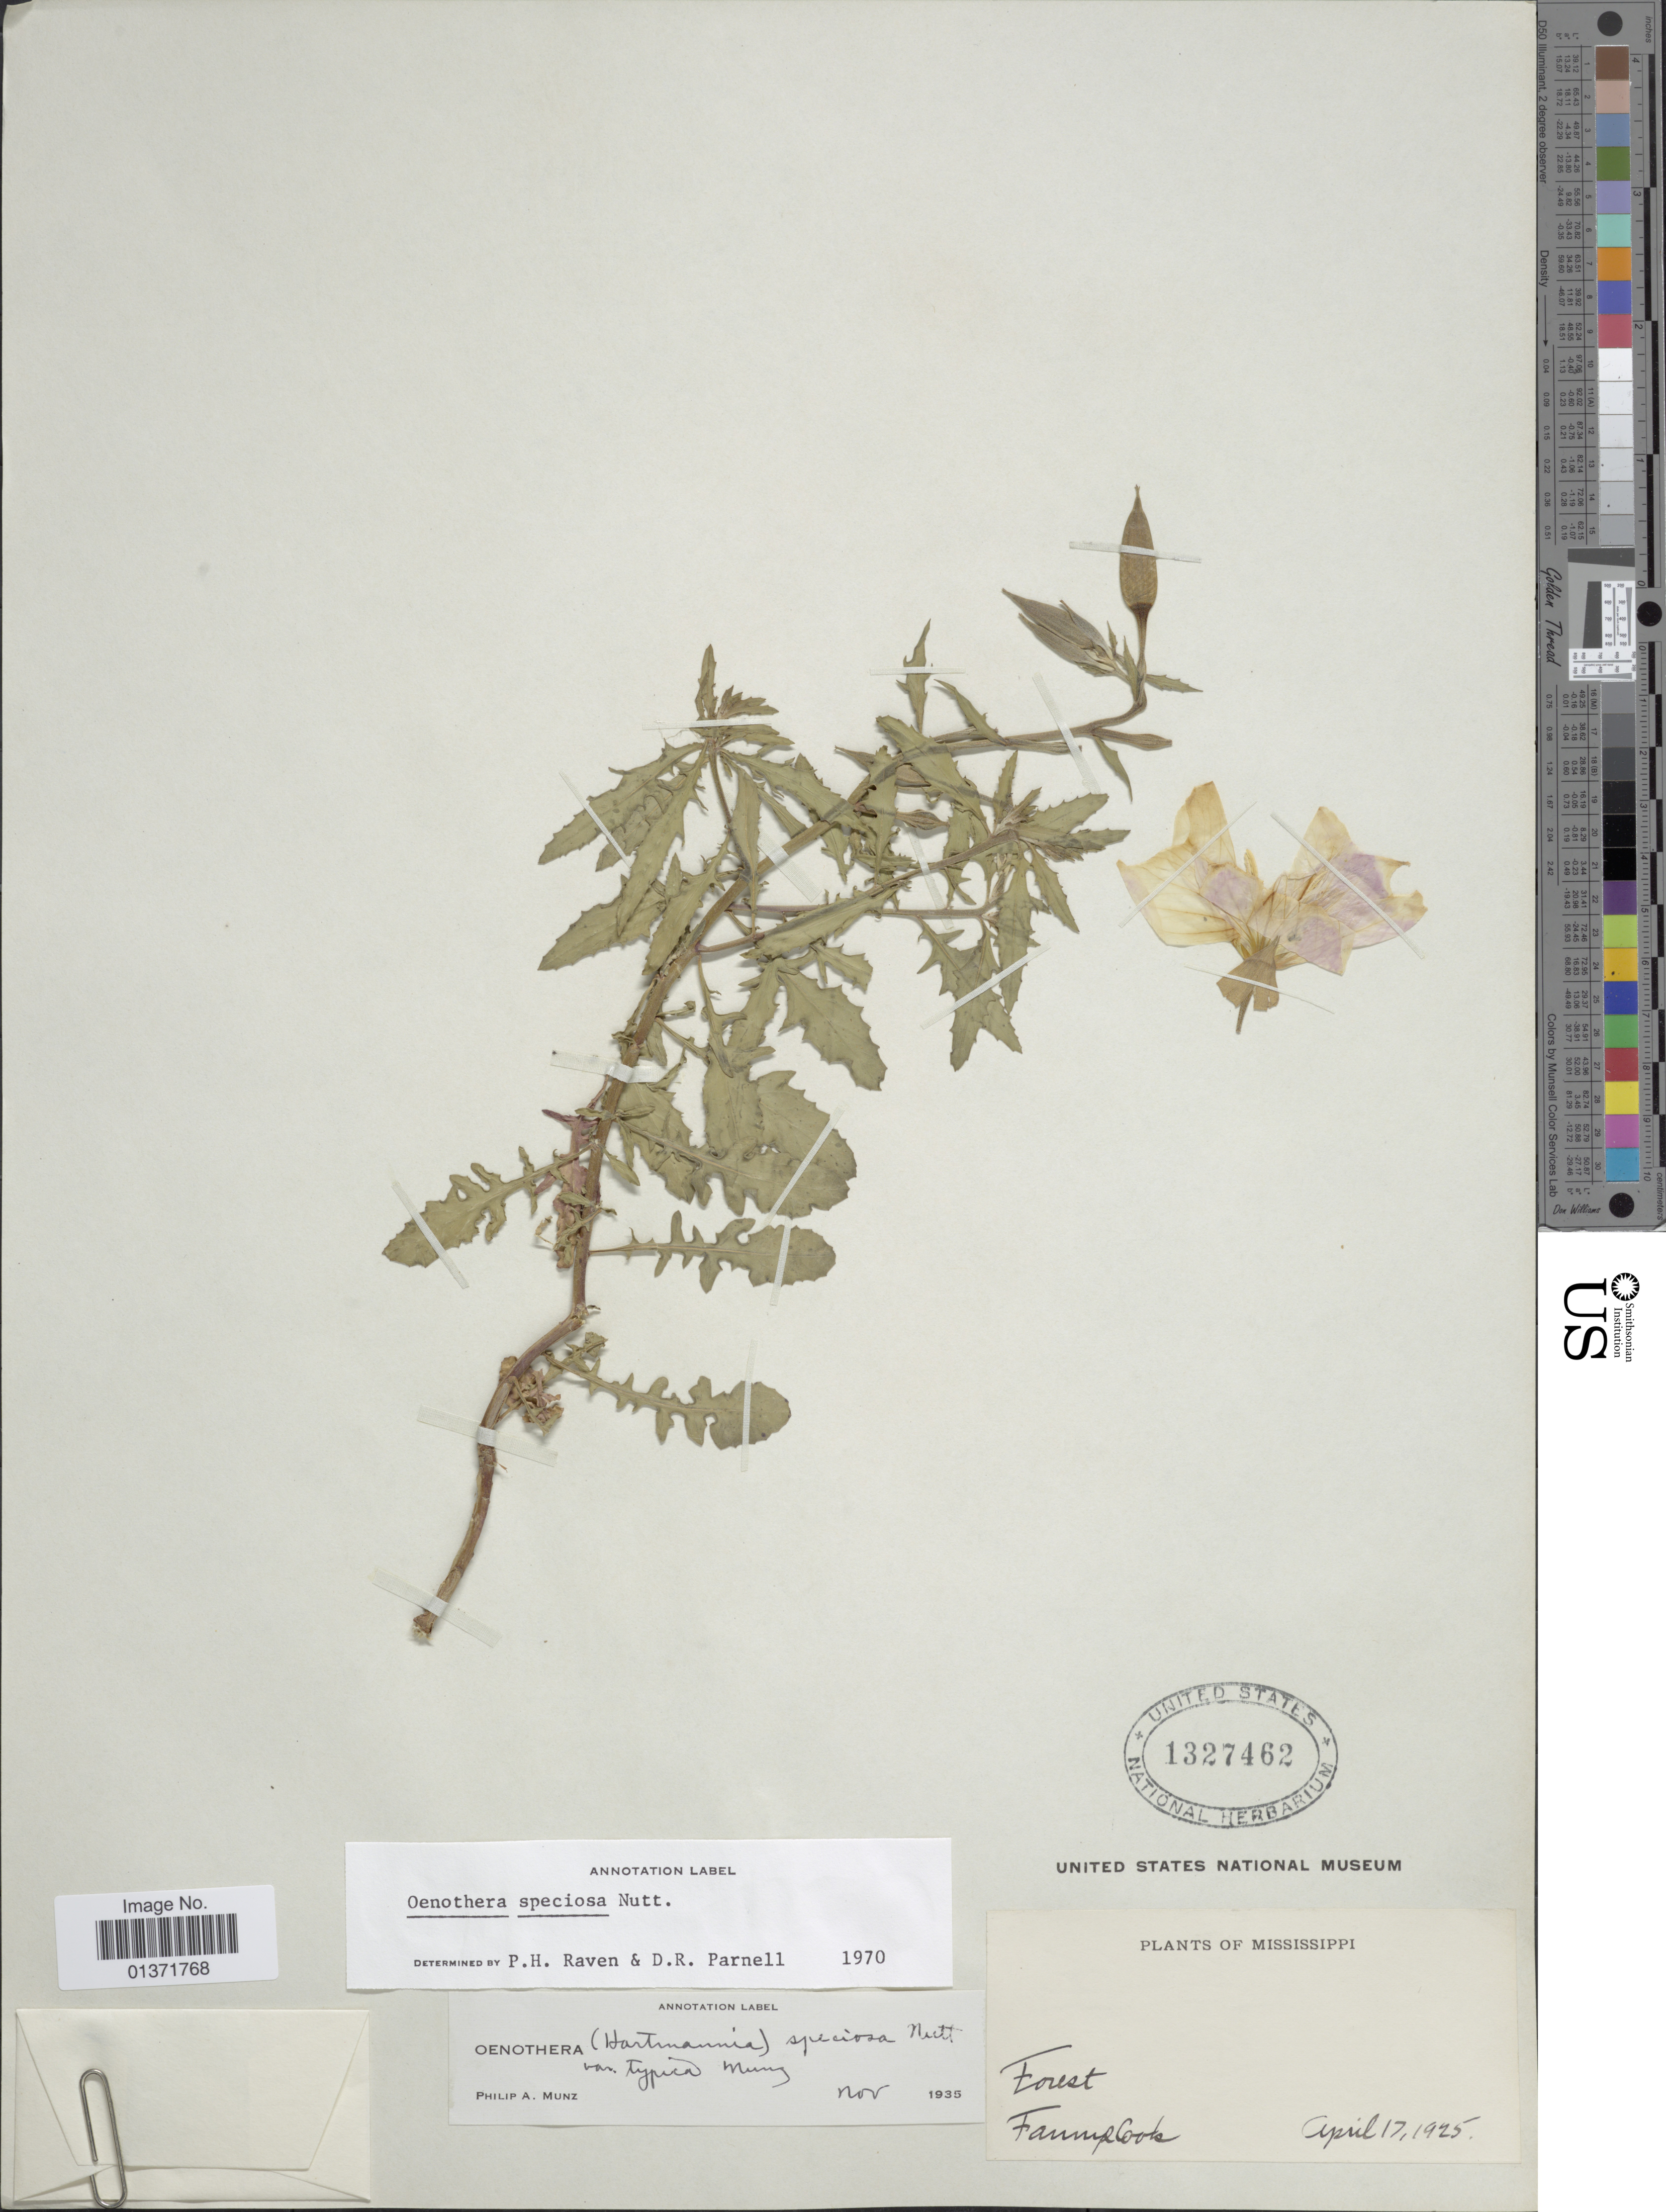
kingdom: Plantae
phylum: Tracheophyta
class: Magnoliopsida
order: Myrtales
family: Onagraceae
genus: Oenothera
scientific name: Oenothera speciosa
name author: Nutt.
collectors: F. A. Cook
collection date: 1925-04-17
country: United States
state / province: Mississippi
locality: Forest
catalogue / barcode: US 1327462